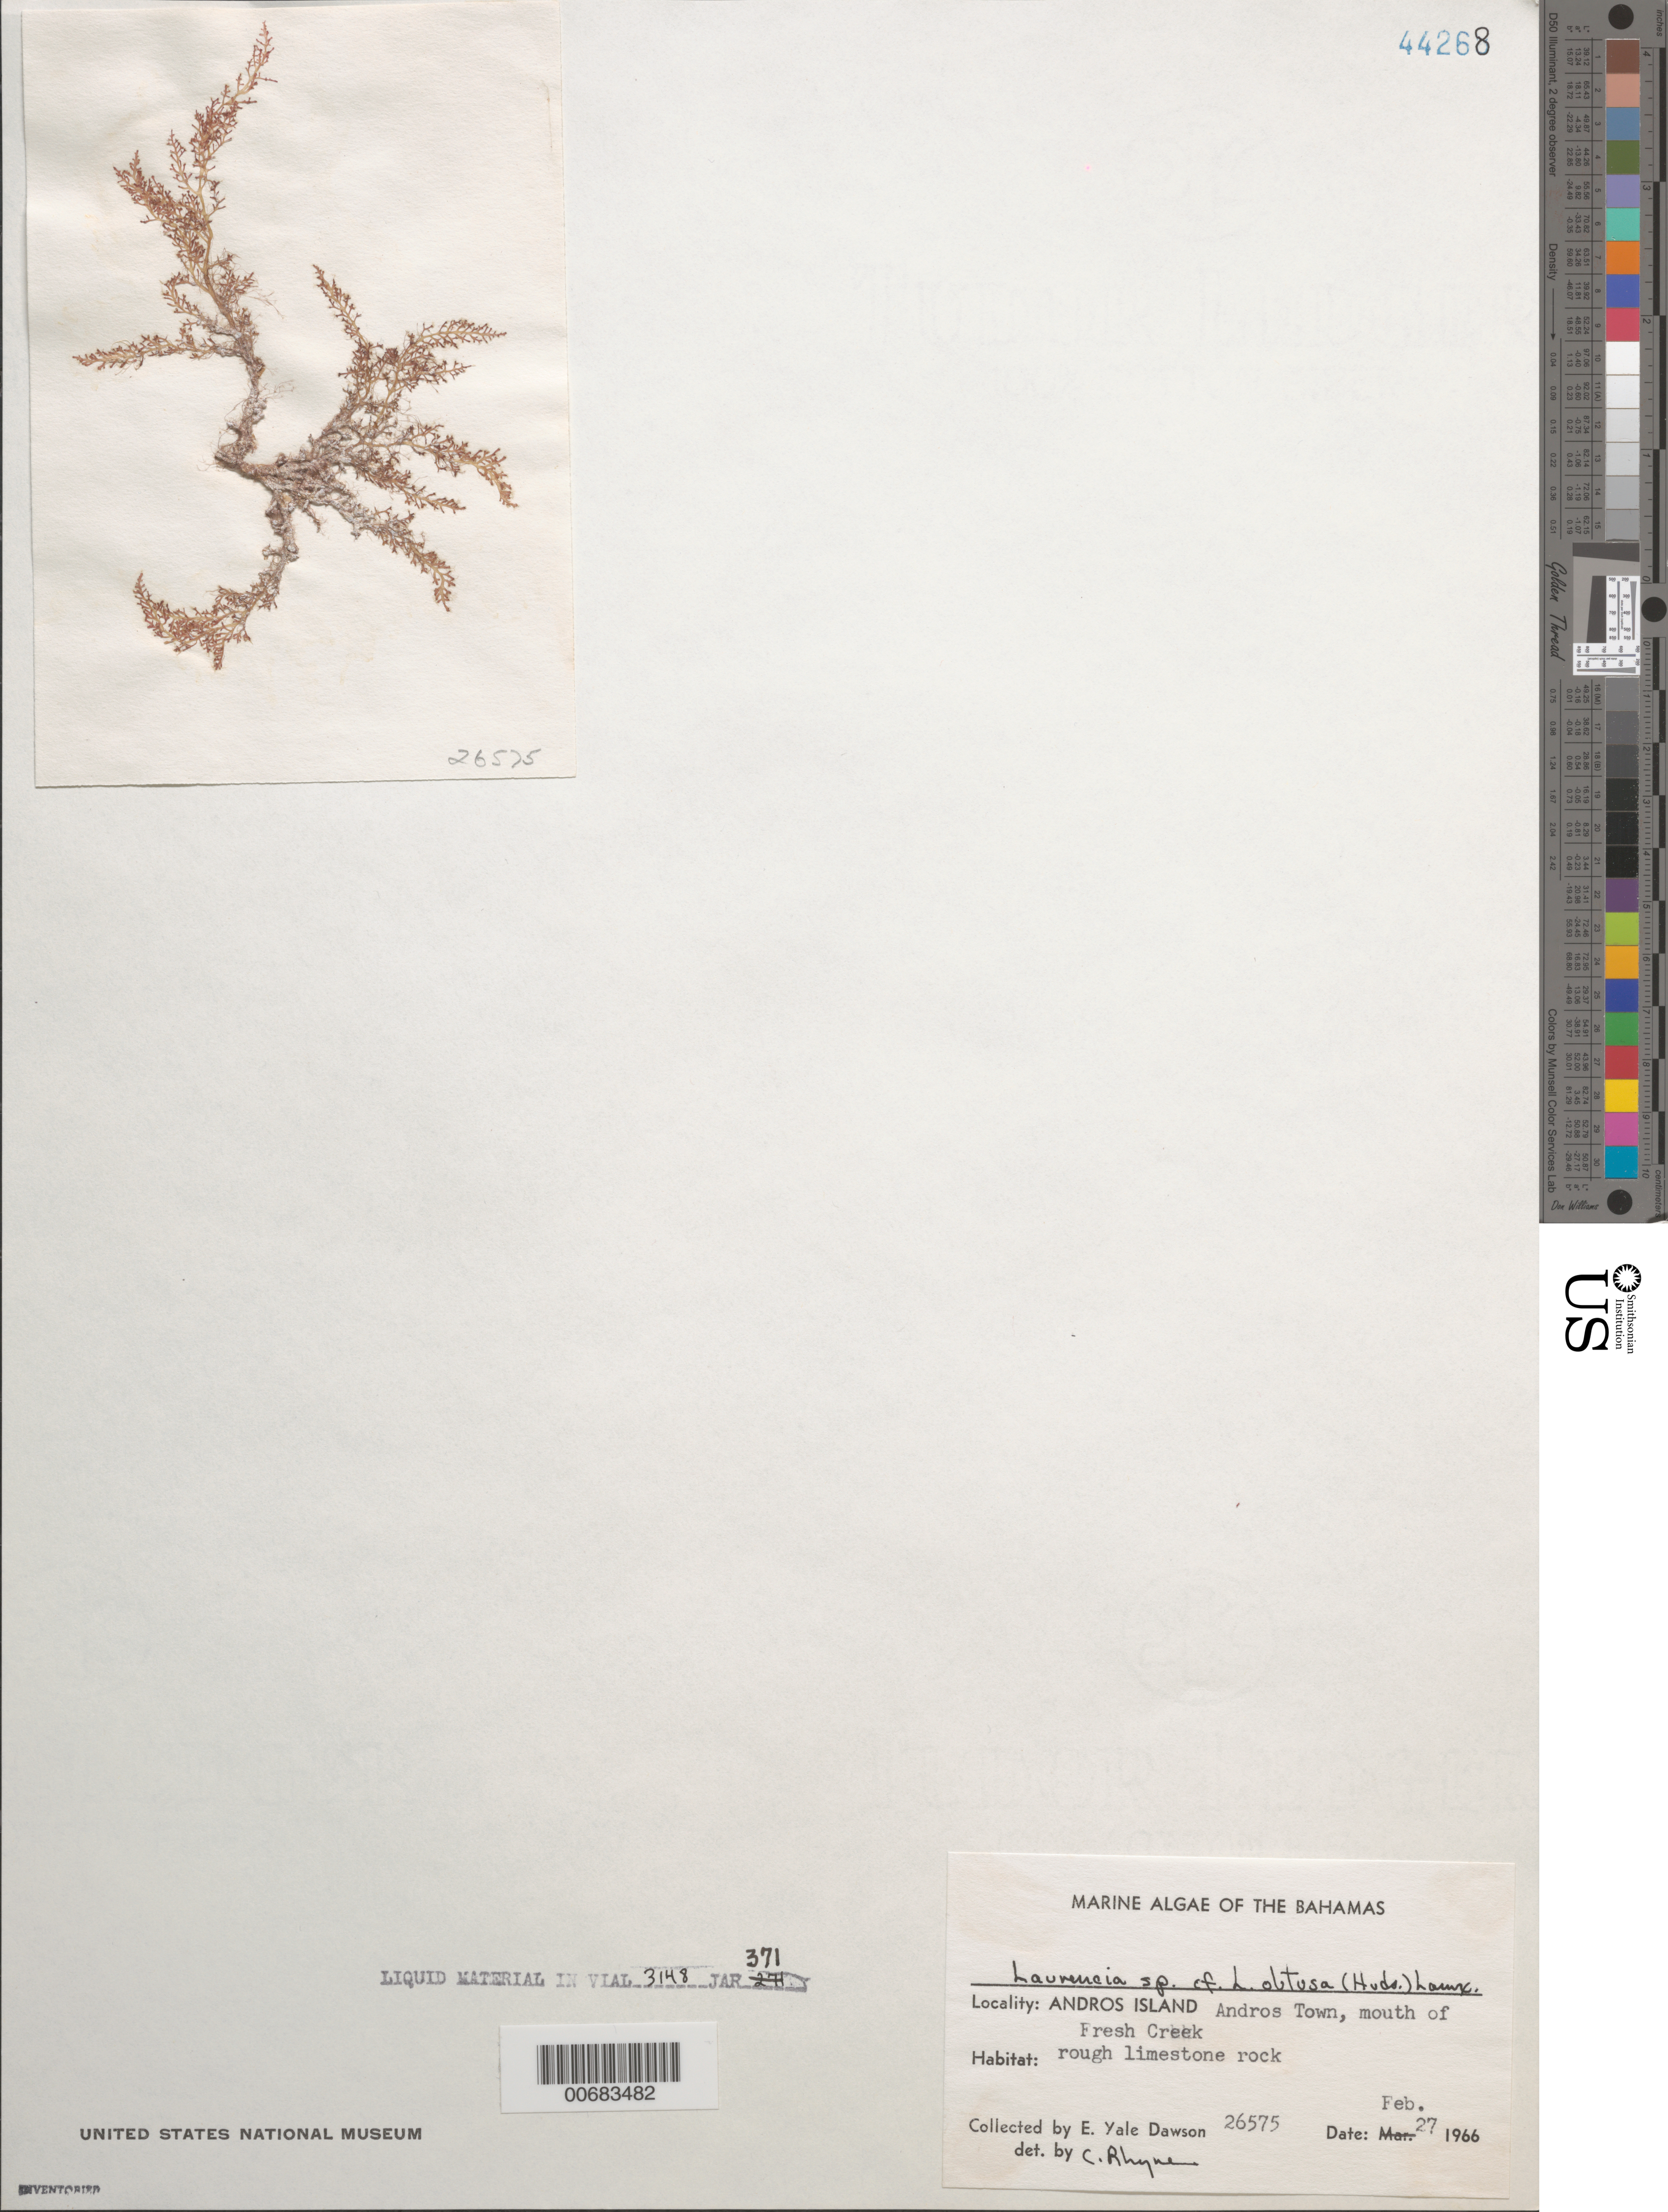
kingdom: Plantae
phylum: Rhodophyta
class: Florideophyceae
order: Ceramiales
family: Rhodomelaceae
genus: Laurencia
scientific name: Laurencia obtusa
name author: (Huds.) J.V.Lamouroux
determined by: Rhyne, C. F.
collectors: E. Y. Dawson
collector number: EYD 26575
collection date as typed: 27 Feb 1966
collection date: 1966-02-27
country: Bahamas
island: Andros Island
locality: Fresh Creek mouth, Andros Town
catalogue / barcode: US 44268